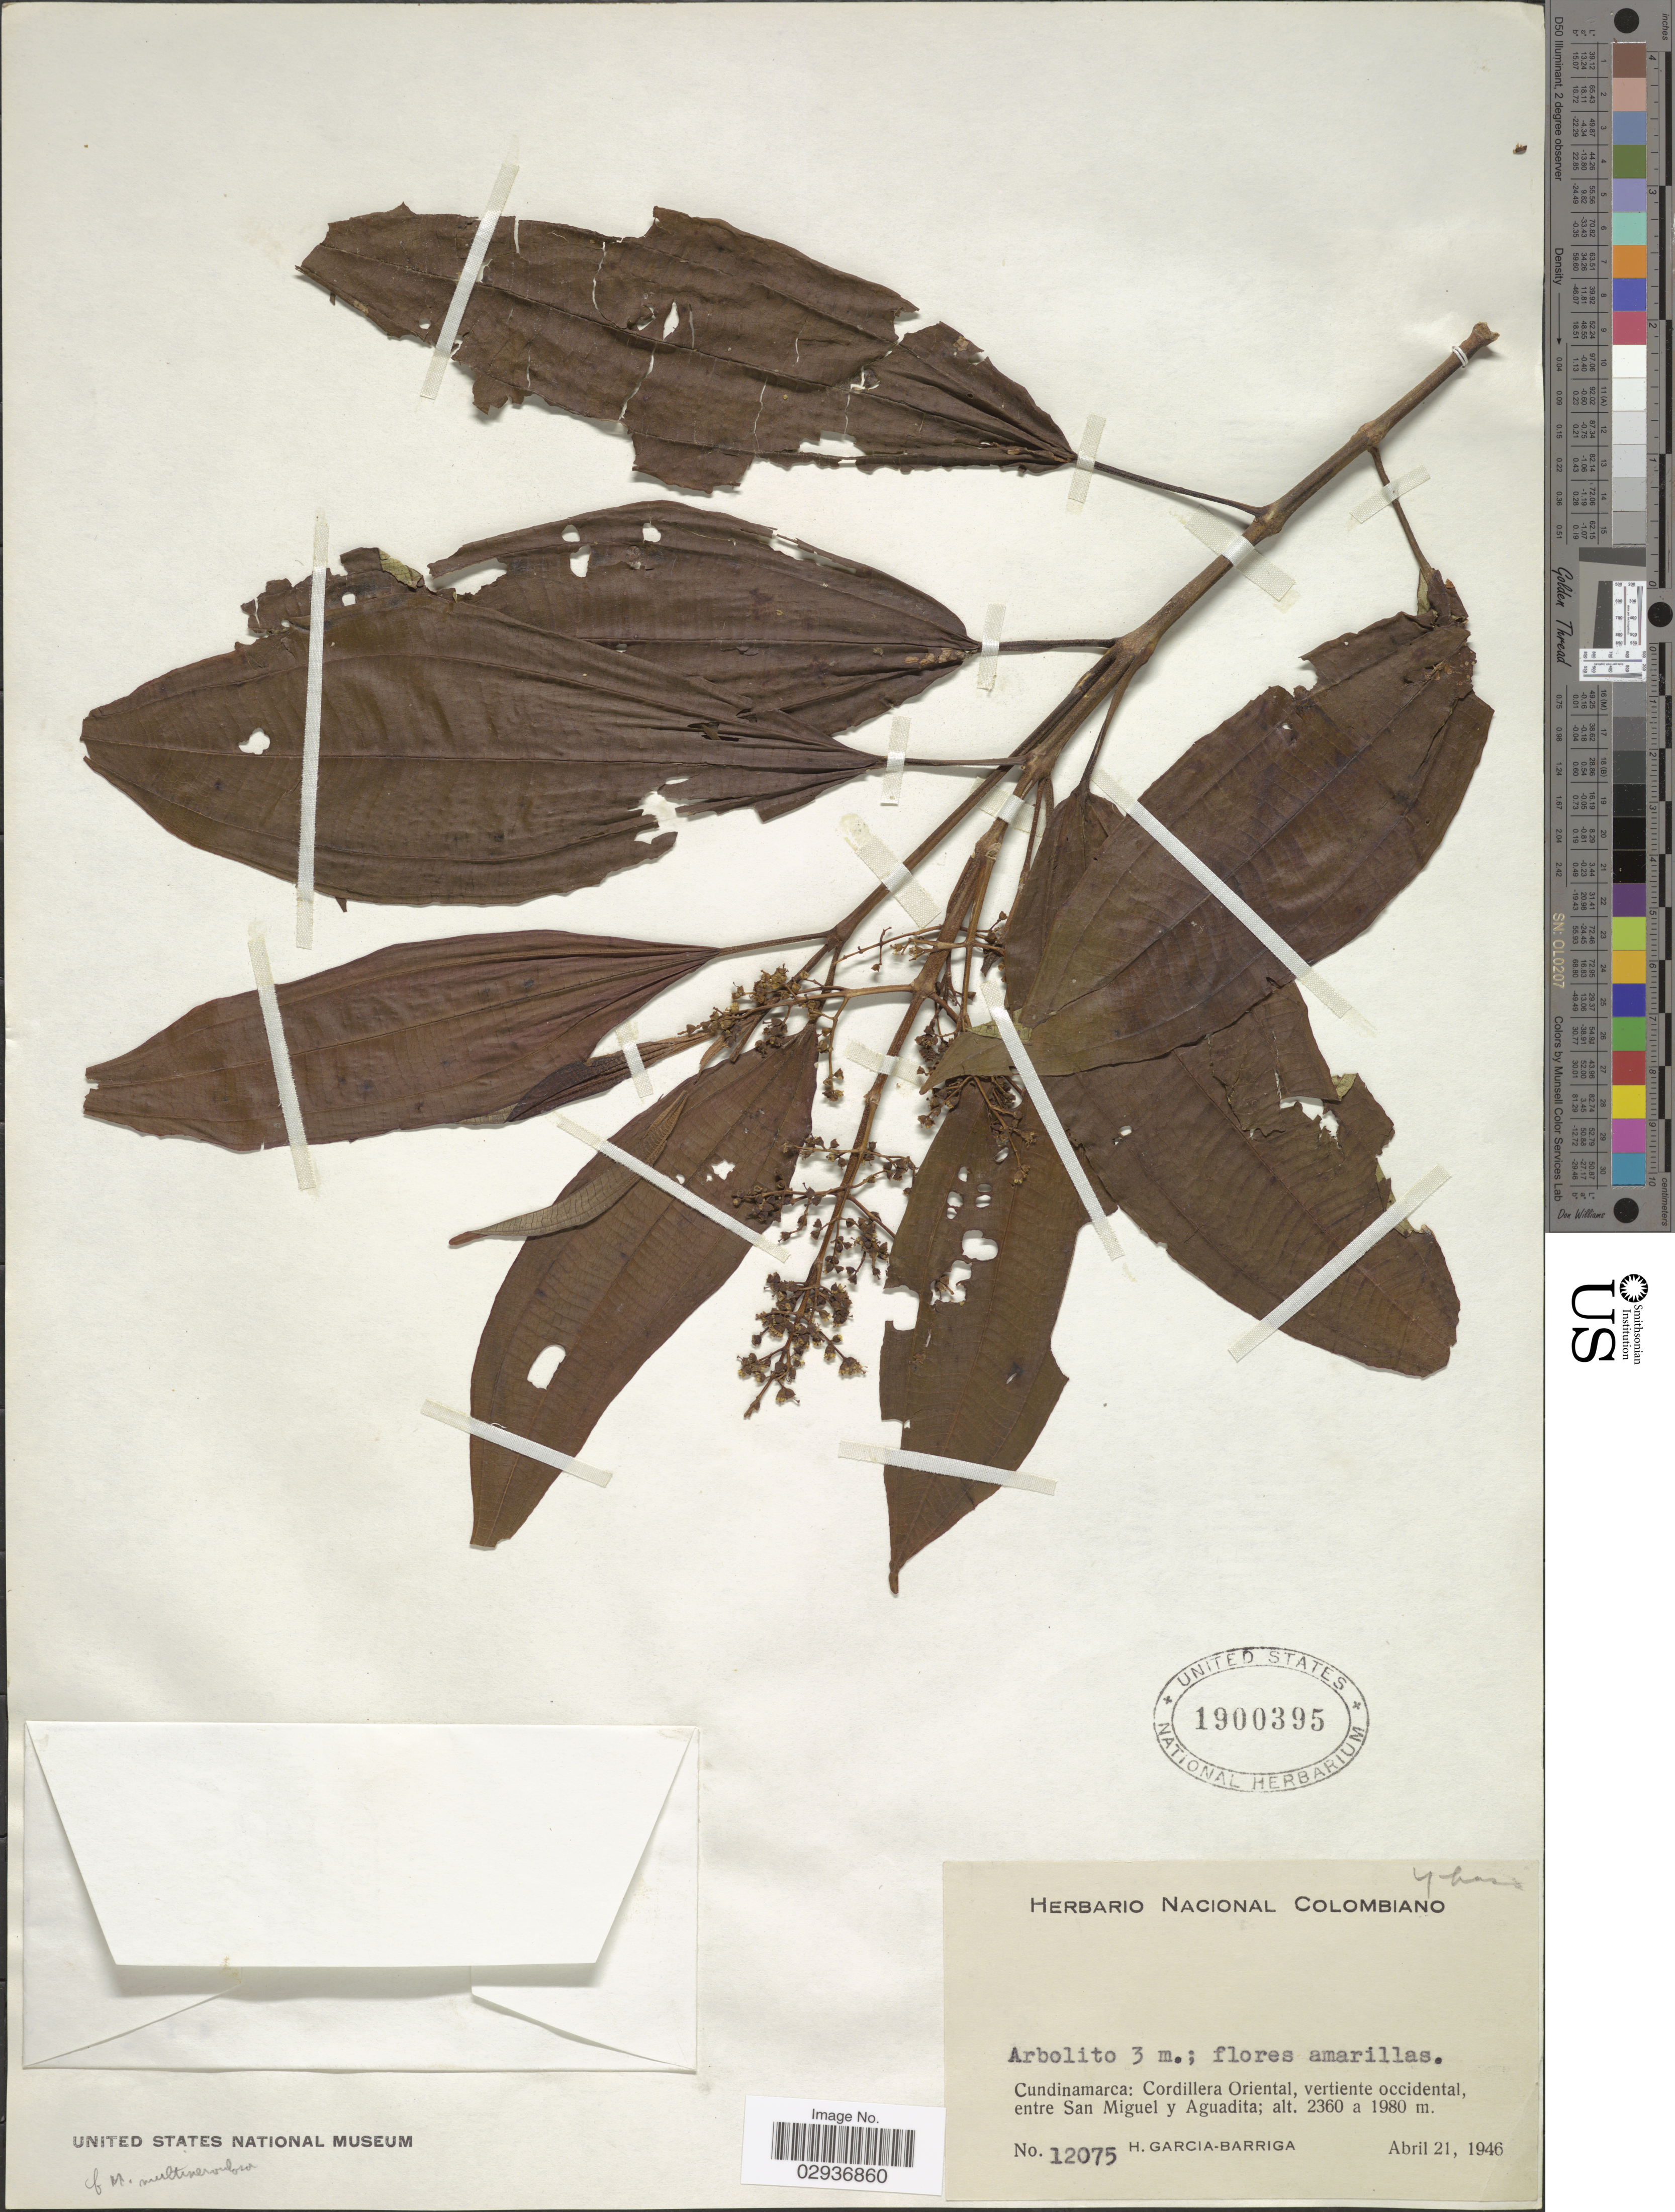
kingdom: Plantae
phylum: Tracheophyta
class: Magnoliopsida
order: Myrtales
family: Melastomataceae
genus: Miconia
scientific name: Miconia brachygyna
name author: Gleason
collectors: H. García Barriga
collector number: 12075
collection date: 1946-04-21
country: Colombia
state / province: Cundinamarca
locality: Cordillera Oriental, vertiente occidental, entre San Miguel y Aguadita.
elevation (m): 1980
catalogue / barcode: US 1900395